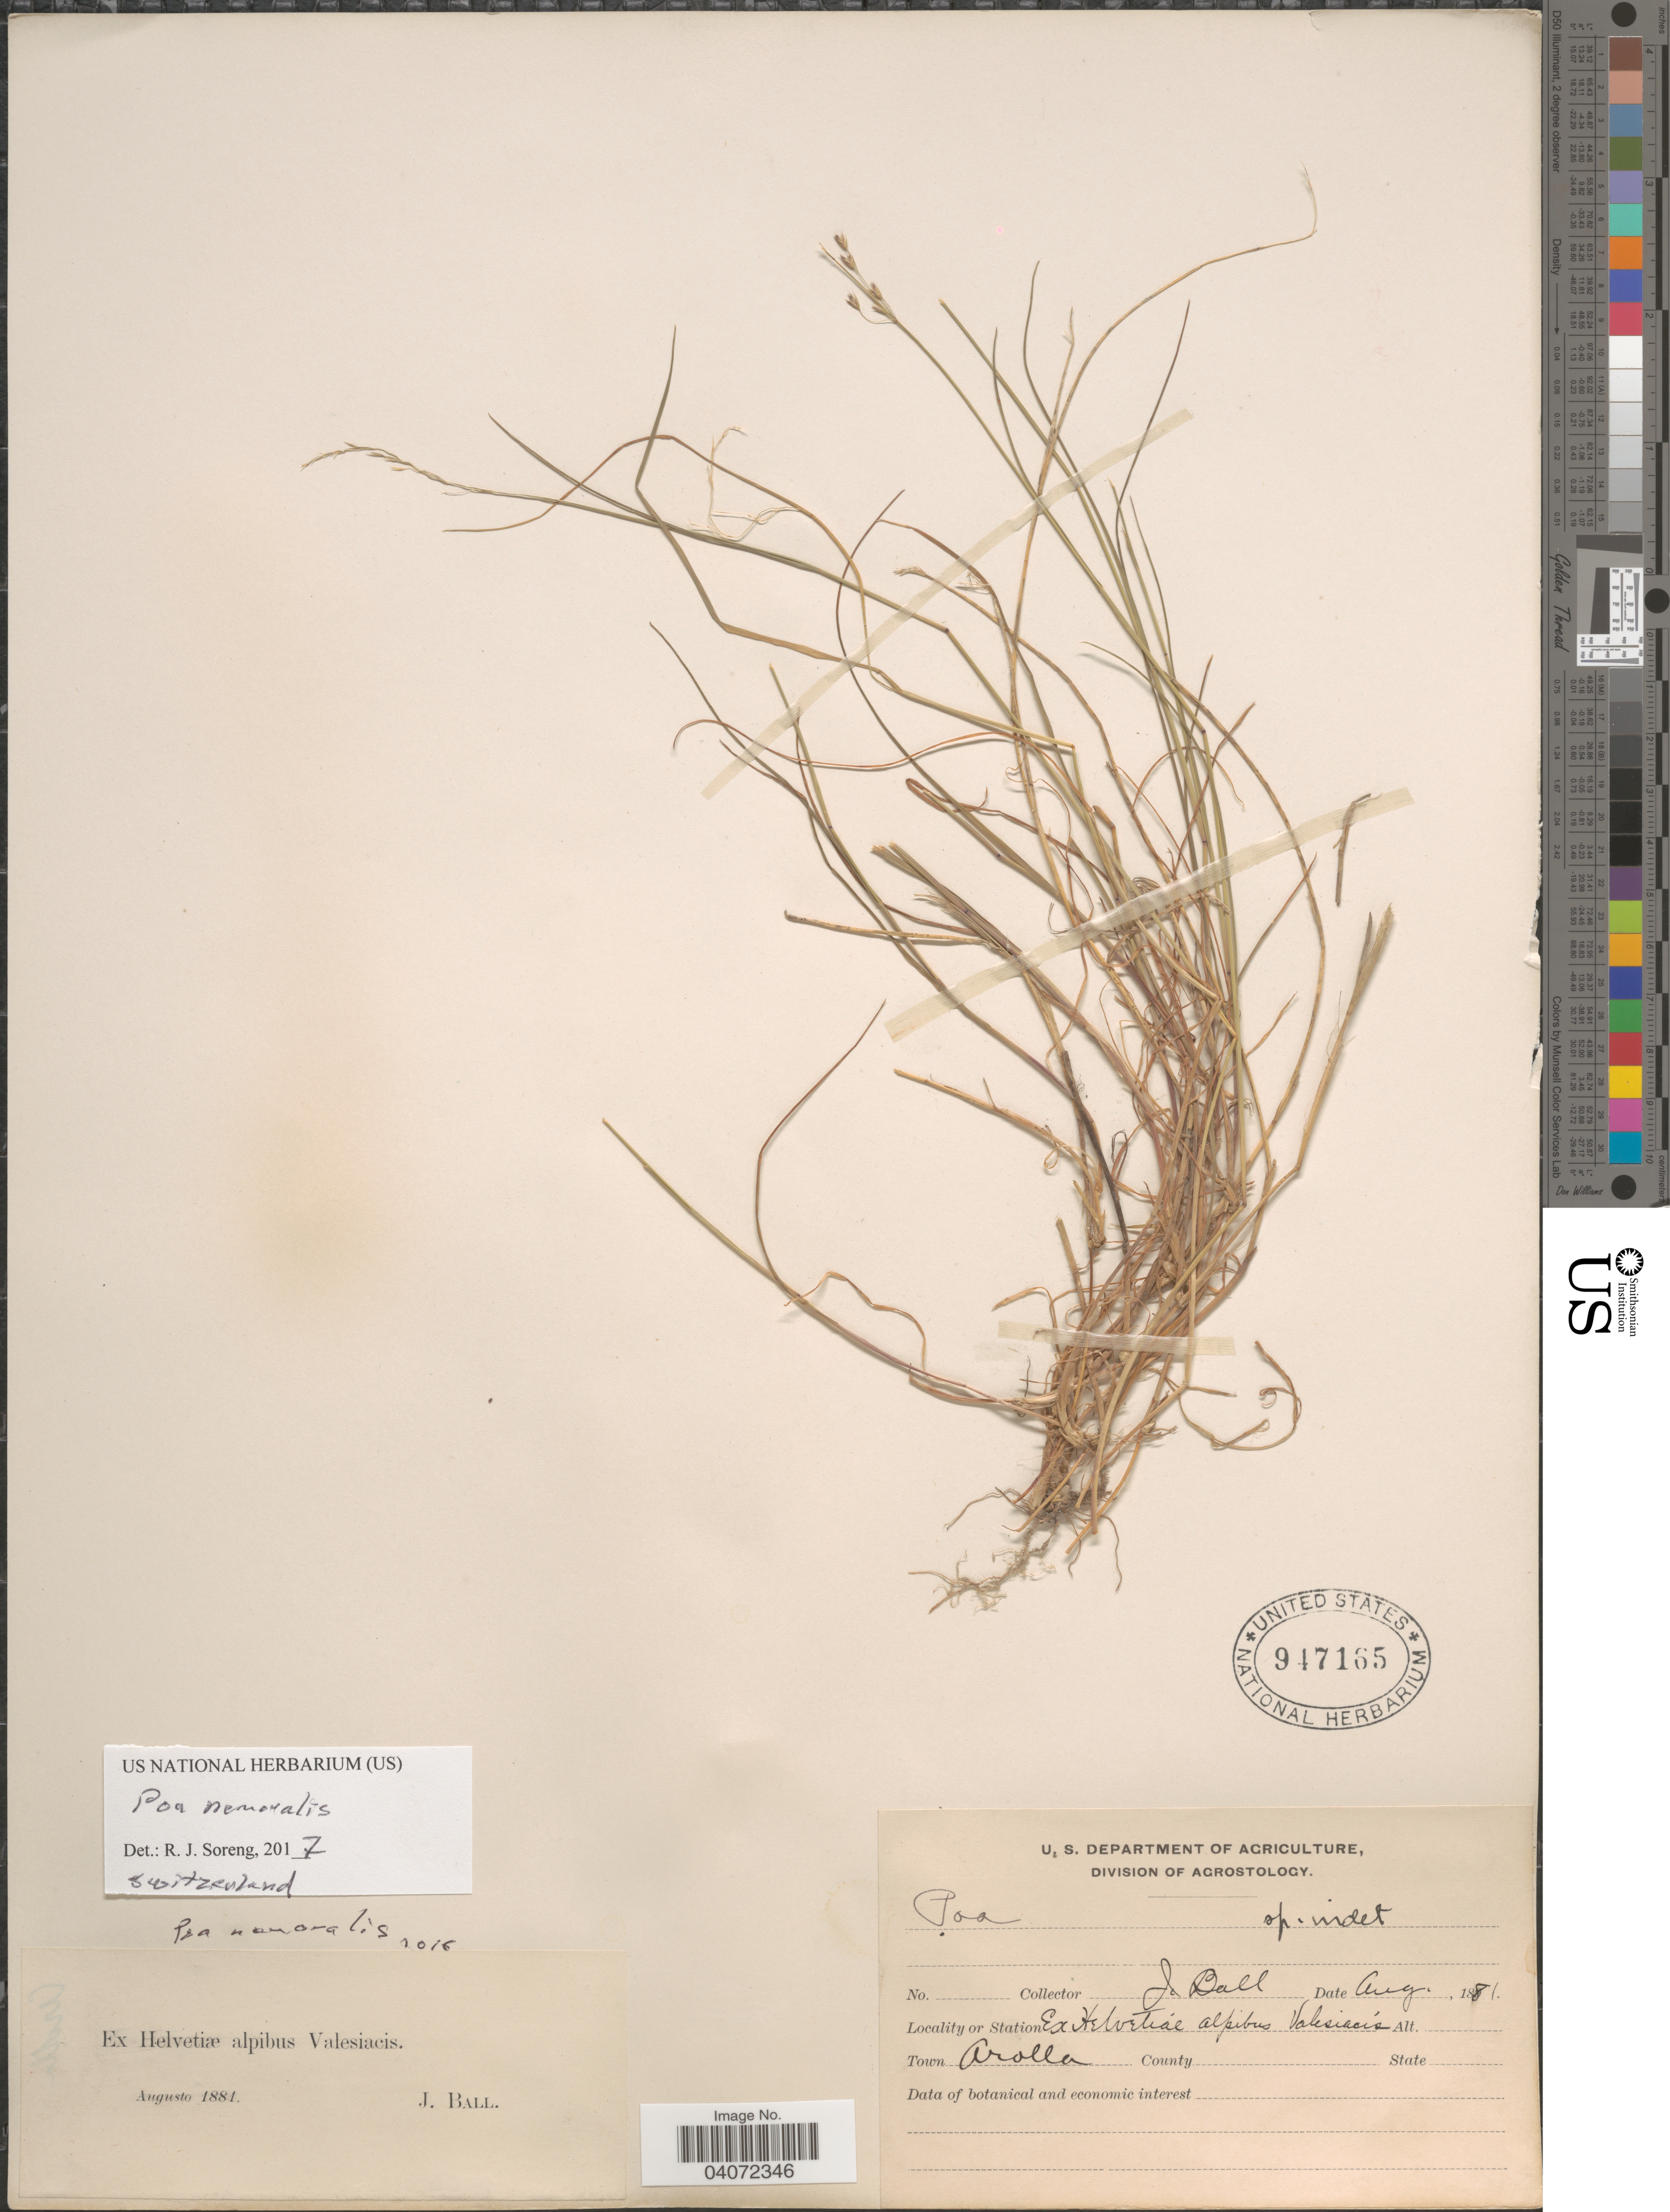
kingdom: Plantae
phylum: Tracheophyta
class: Liliopsida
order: Poales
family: Poaceae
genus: Poa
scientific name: Poa nemoralis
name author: L.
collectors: J. Ball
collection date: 1881-08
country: Switzerland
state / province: Valais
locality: Ex Helvetiæ alpibus Valesiacis. Town Arolla.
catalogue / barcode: US 947165